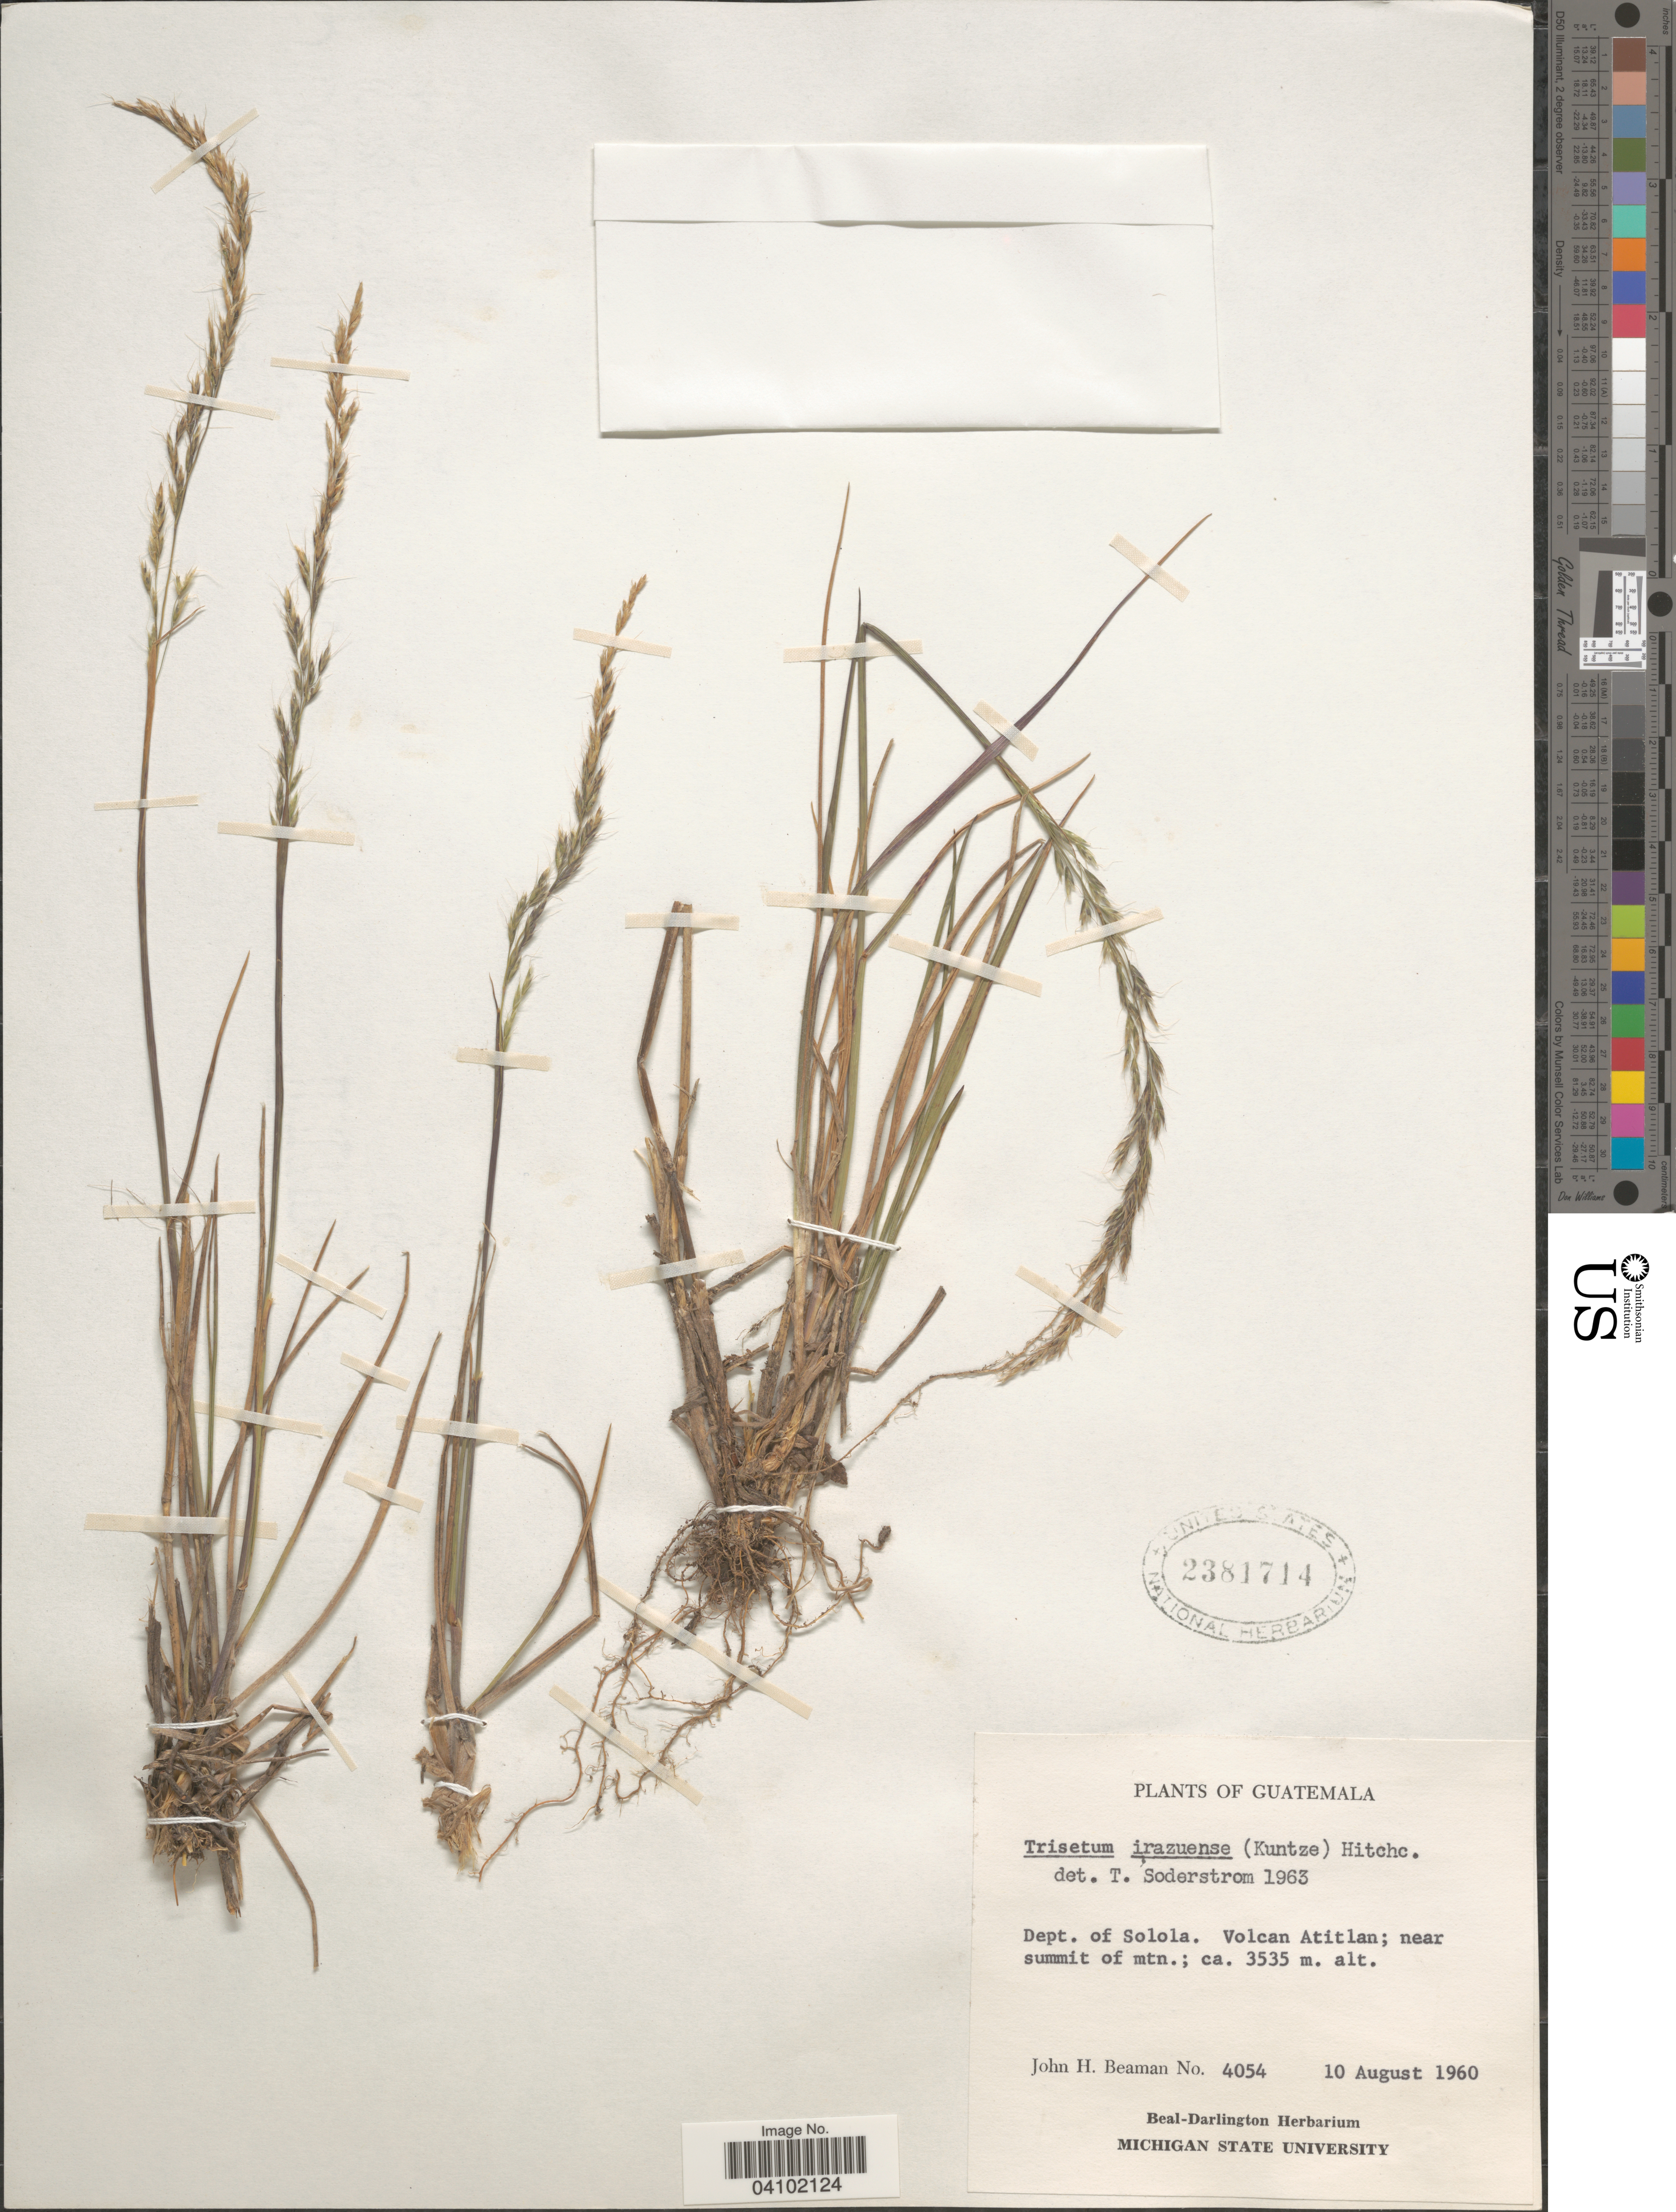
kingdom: Plantae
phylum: Tracheophyta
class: Liliopsida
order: Poales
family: Poaceae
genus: Peyritschia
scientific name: Peyritschia irazuensis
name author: (Kuntze) P.M. Peterson et al.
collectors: J. H. Beaman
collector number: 4054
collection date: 1960-08-10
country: Guatemala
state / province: Solola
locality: Dept. of Solola. Volcan Atitlan; near summit of mtn.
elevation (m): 3535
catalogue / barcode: US 2381714